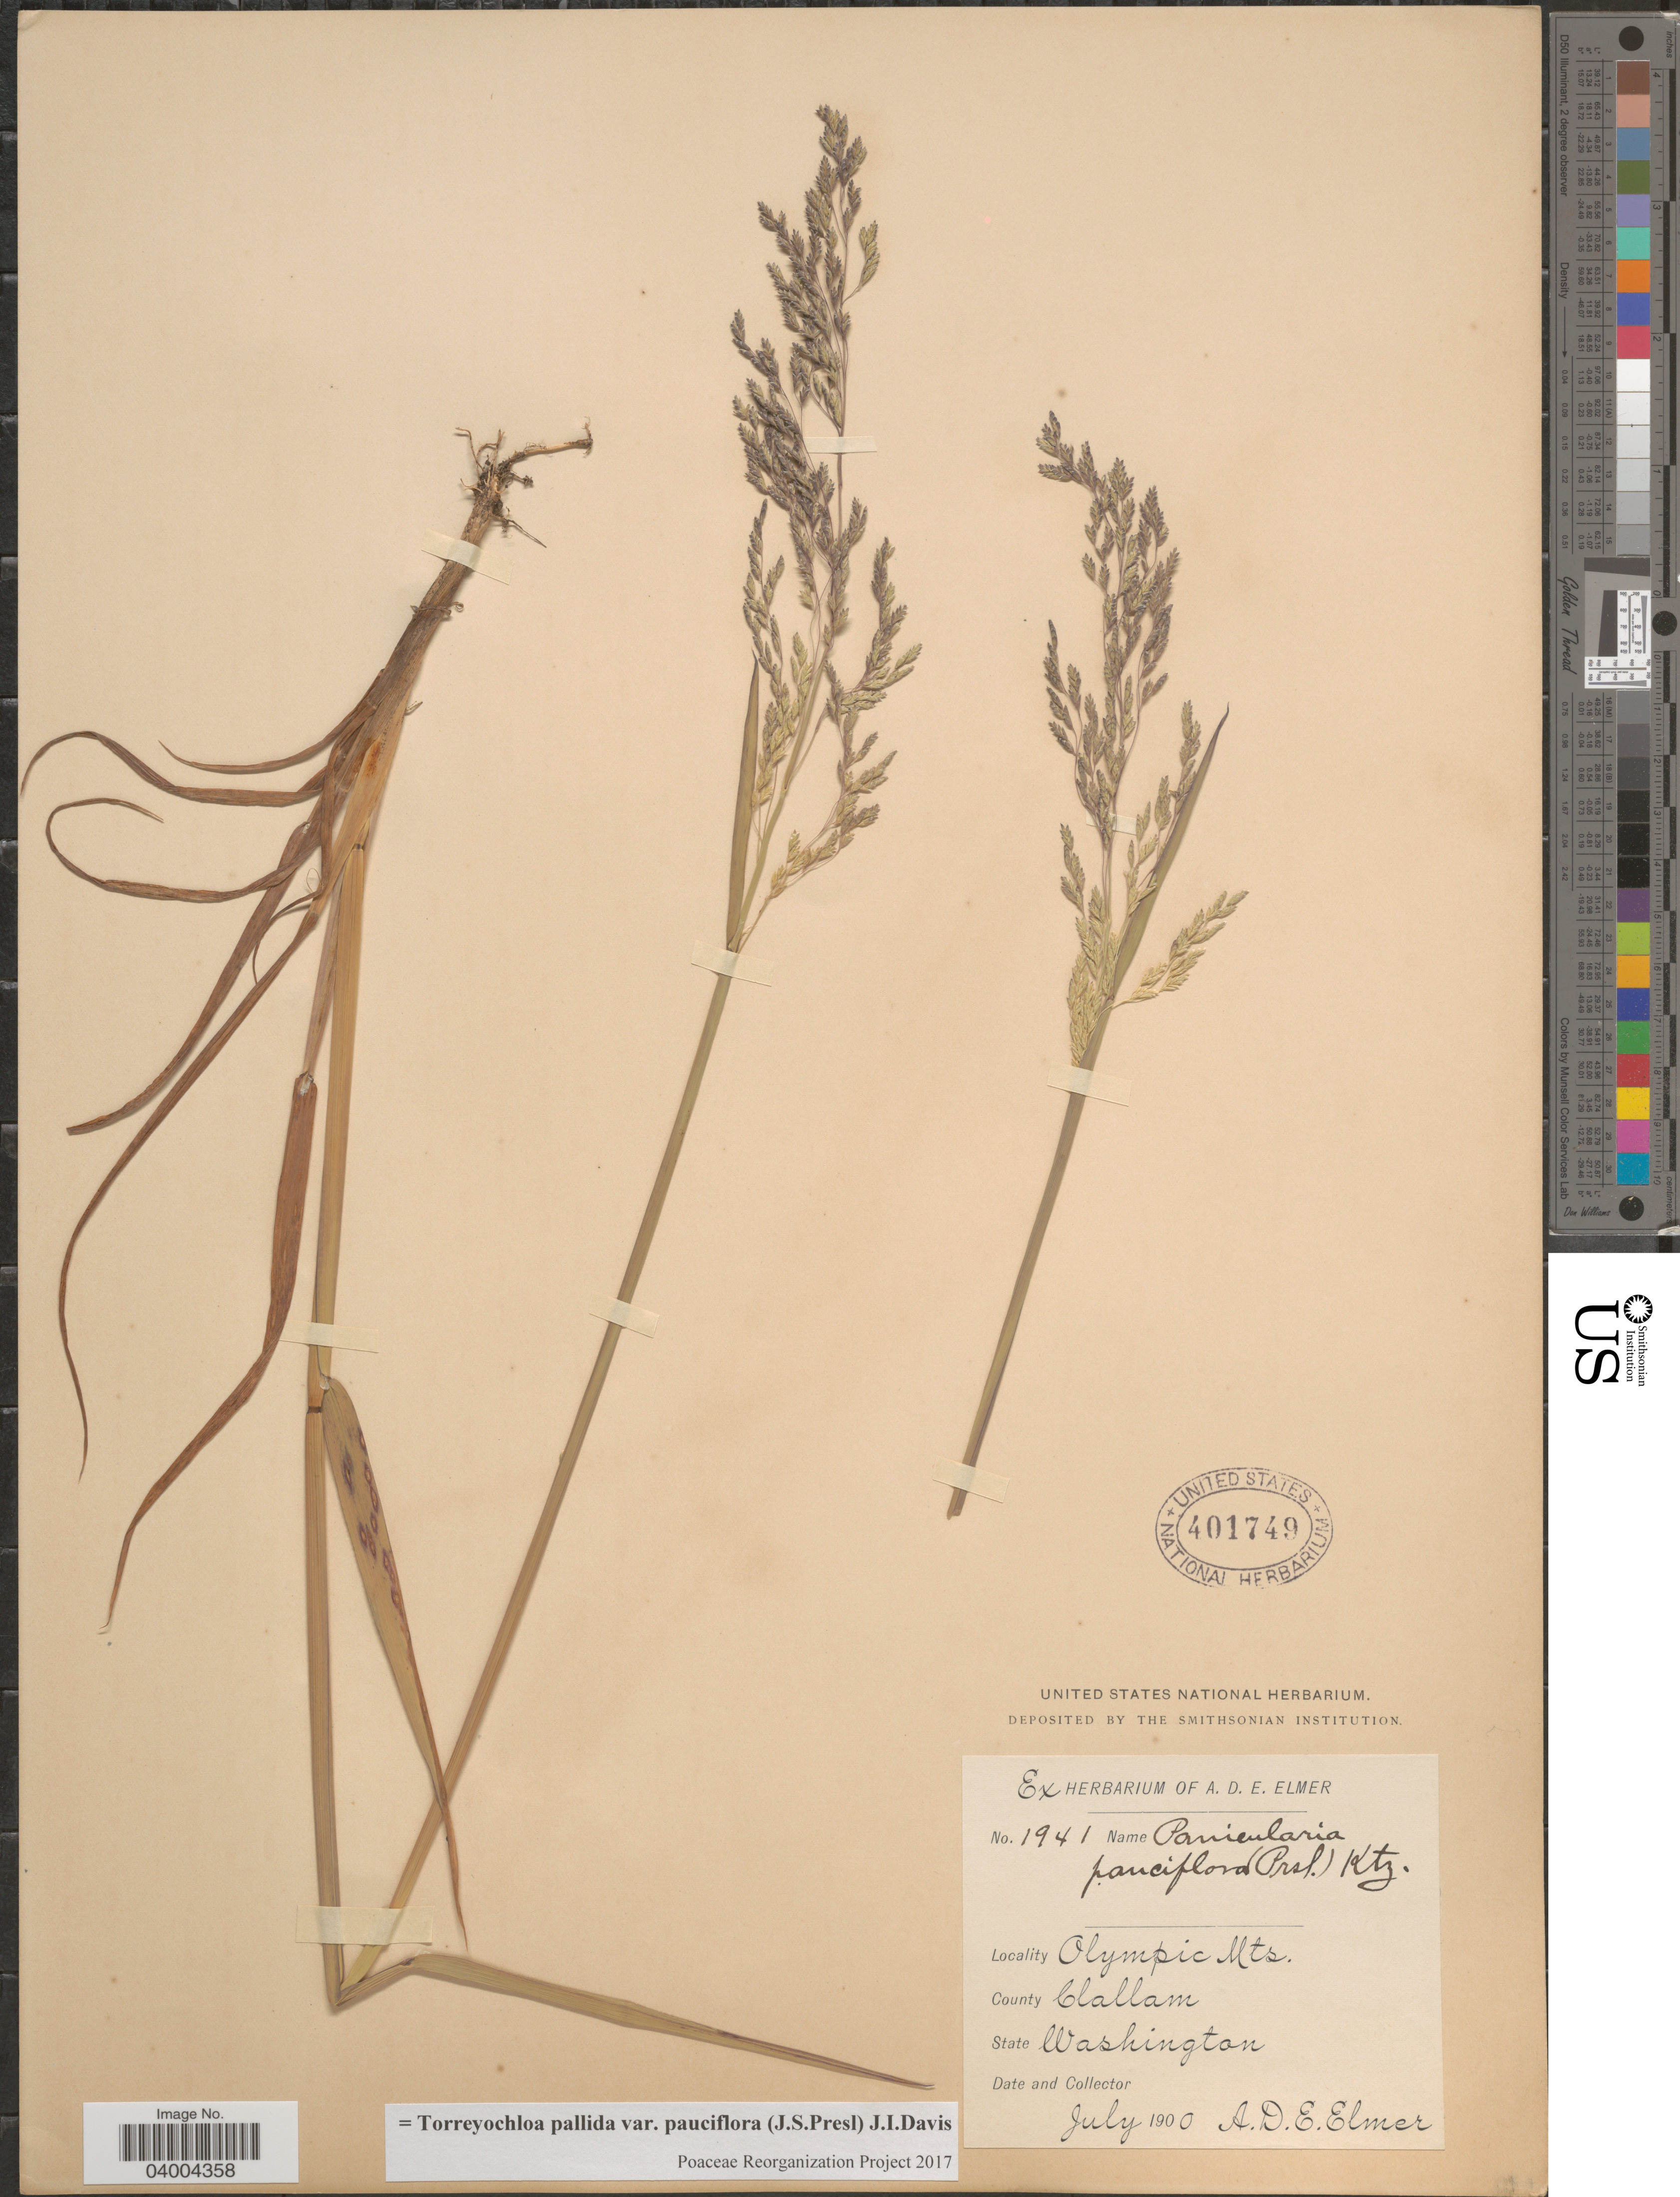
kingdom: Plantae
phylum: Tracheophyta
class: Liliopsida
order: Poales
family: Poaceae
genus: Torreyochloa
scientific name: Torreyochloa pallida var. pauciflora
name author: (J. Presl) J.I. Davis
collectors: A. D. E. Elmer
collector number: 1941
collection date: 1900-07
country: United States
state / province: Washington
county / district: Clallam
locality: Olympic Mts. County Clallam.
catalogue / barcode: US 401749